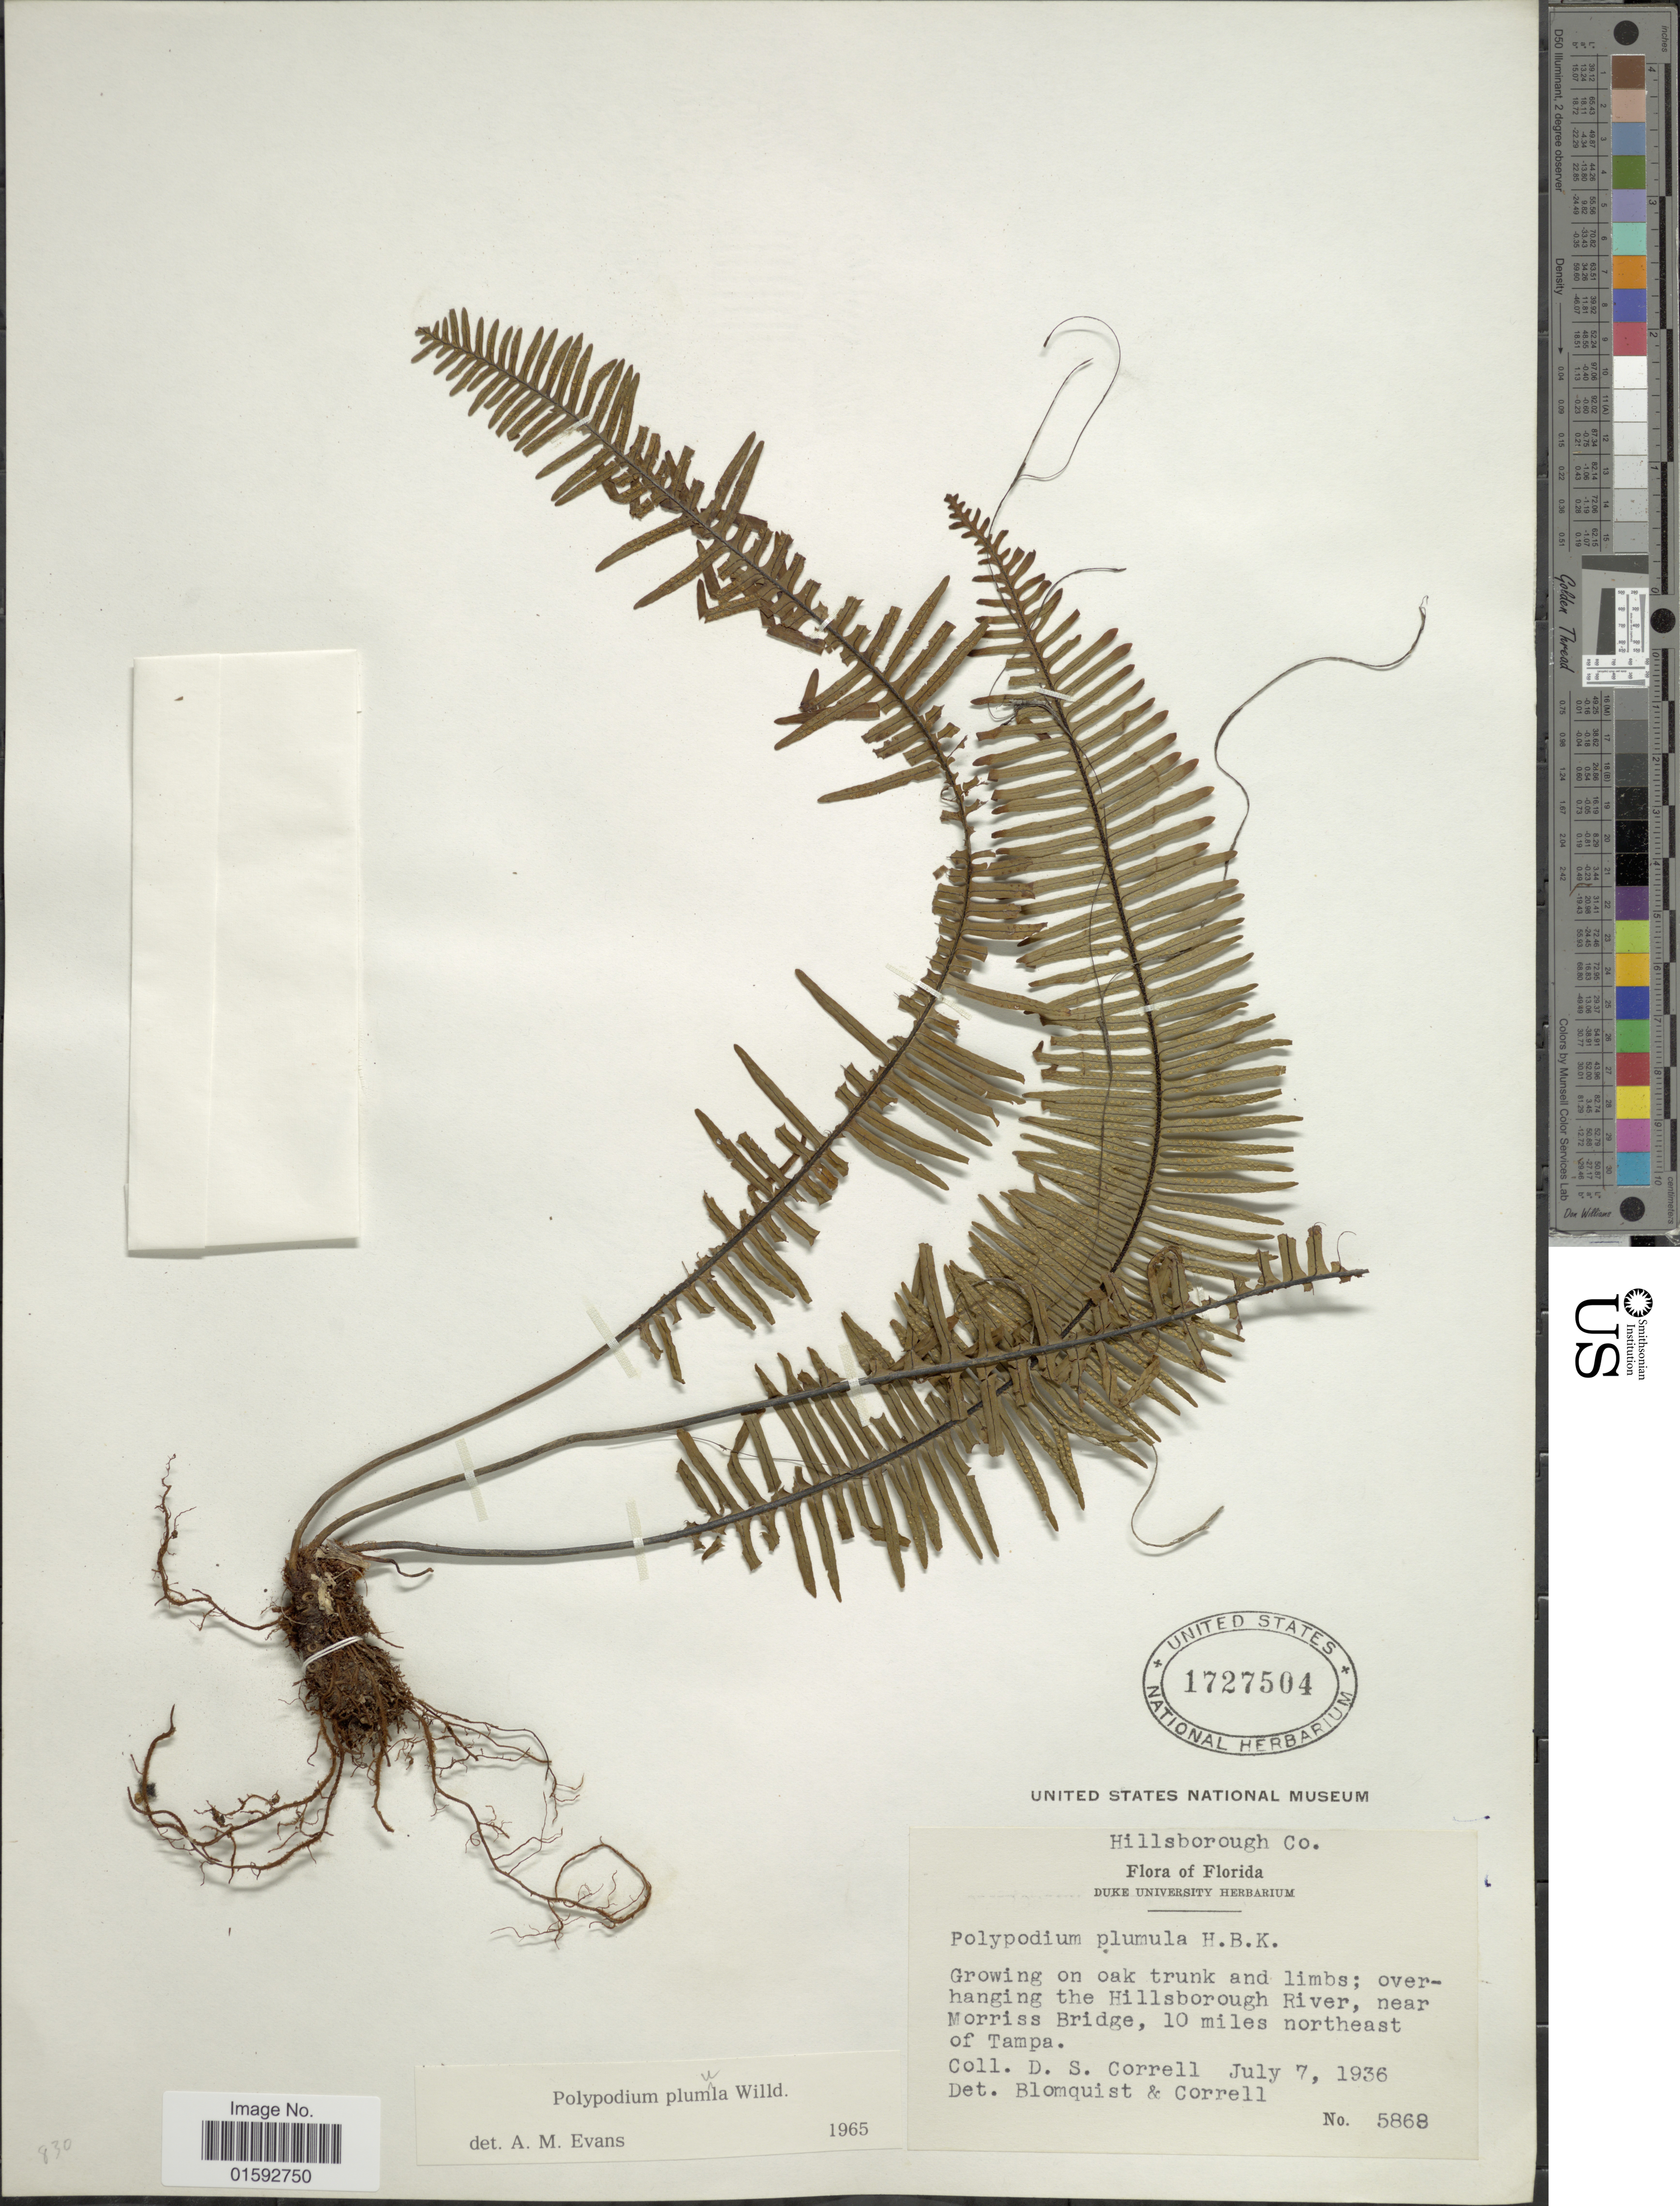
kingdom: Plantae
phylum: Tracheophyta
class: Polypodiopsida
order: Polypodiales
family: Polypodiaceae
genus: Pecluma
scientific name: Pecluma plumula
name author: (Humb. & Bonpl. ex Willd.) M.G. Price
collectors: D. S. Correll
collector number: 5868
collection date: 1936-07-07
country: United States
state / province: Florida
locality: Hillsborough Co., overhanging the Hillsborough River, near Morris Bridge, 10 miles northeast of Tampa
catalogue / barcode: US 1727504